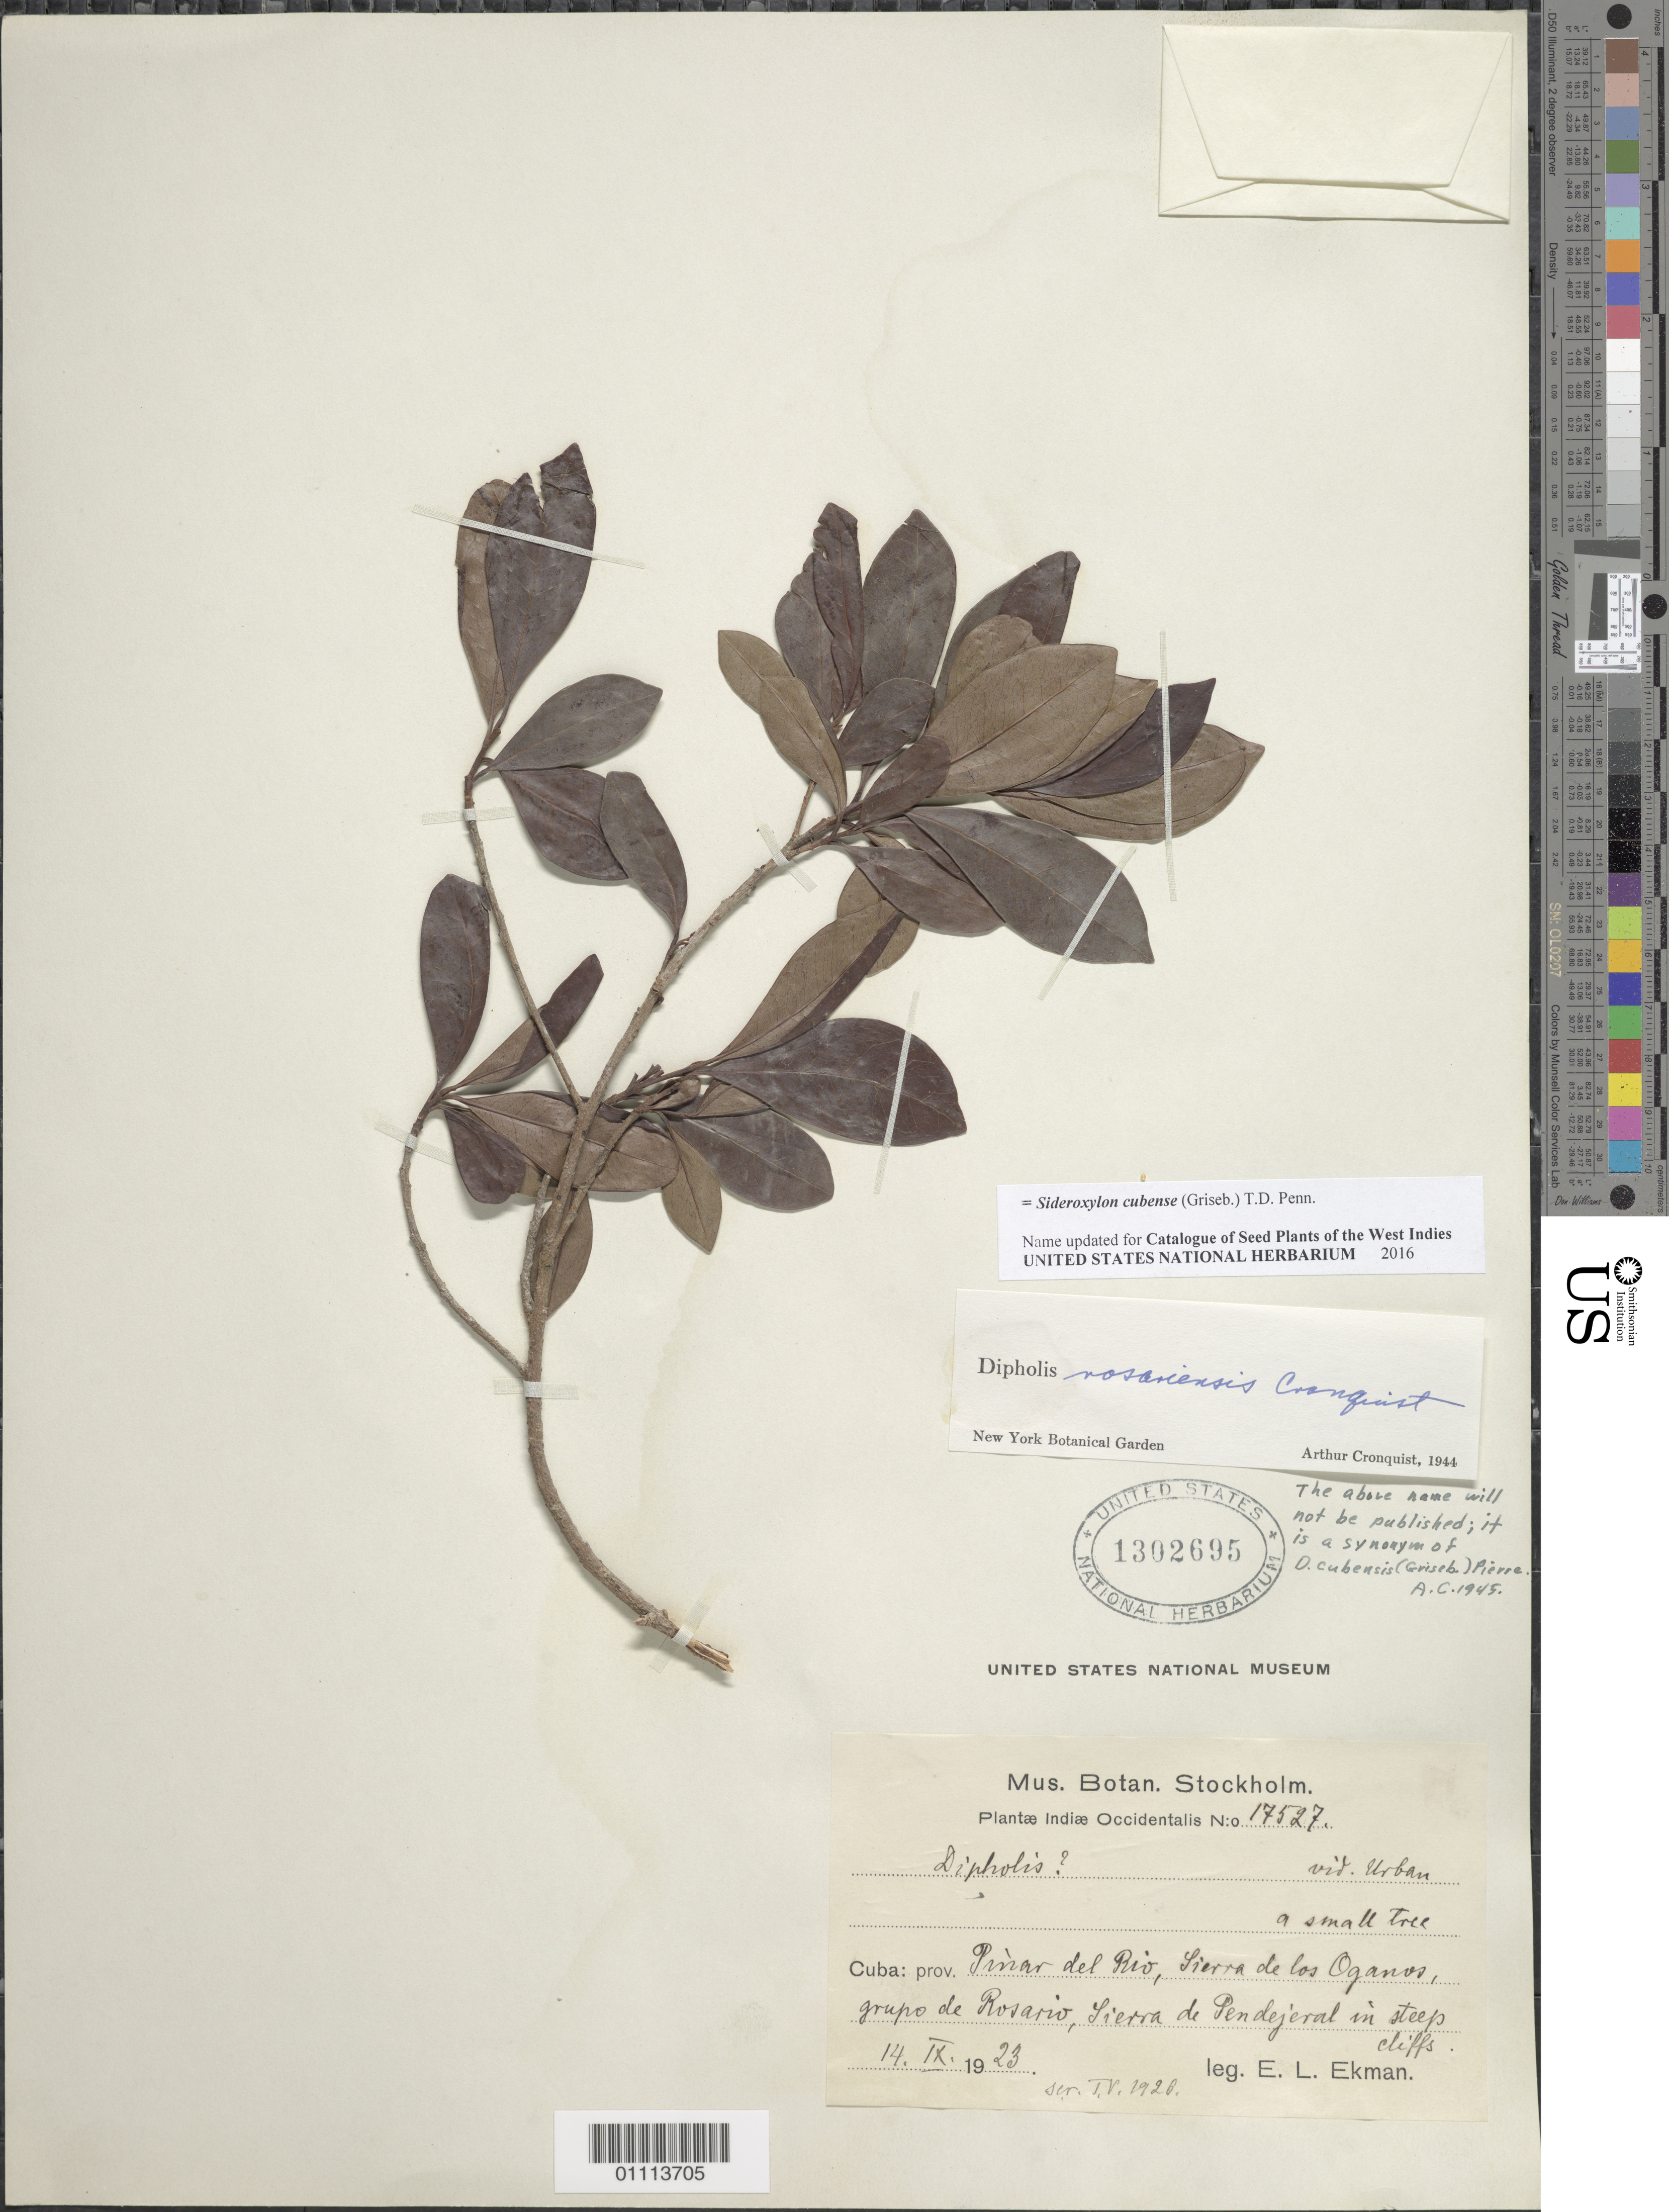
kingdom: Plantae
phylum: Tracheophyta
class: Magnoliopsida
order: Ericales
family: Sapotaceae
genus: Dipholis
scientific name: Dipholis cubensis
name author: (Griseb.) Pierre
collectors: E. L. Ekman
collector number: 17527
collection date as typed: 14 Sep 1923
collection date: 1923-09-14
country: Cuba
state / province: Pinar del Rio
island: Cuba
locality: Sierra de los Organos, Rosario, Sierra de Pendejeral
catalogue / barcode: US 1302695